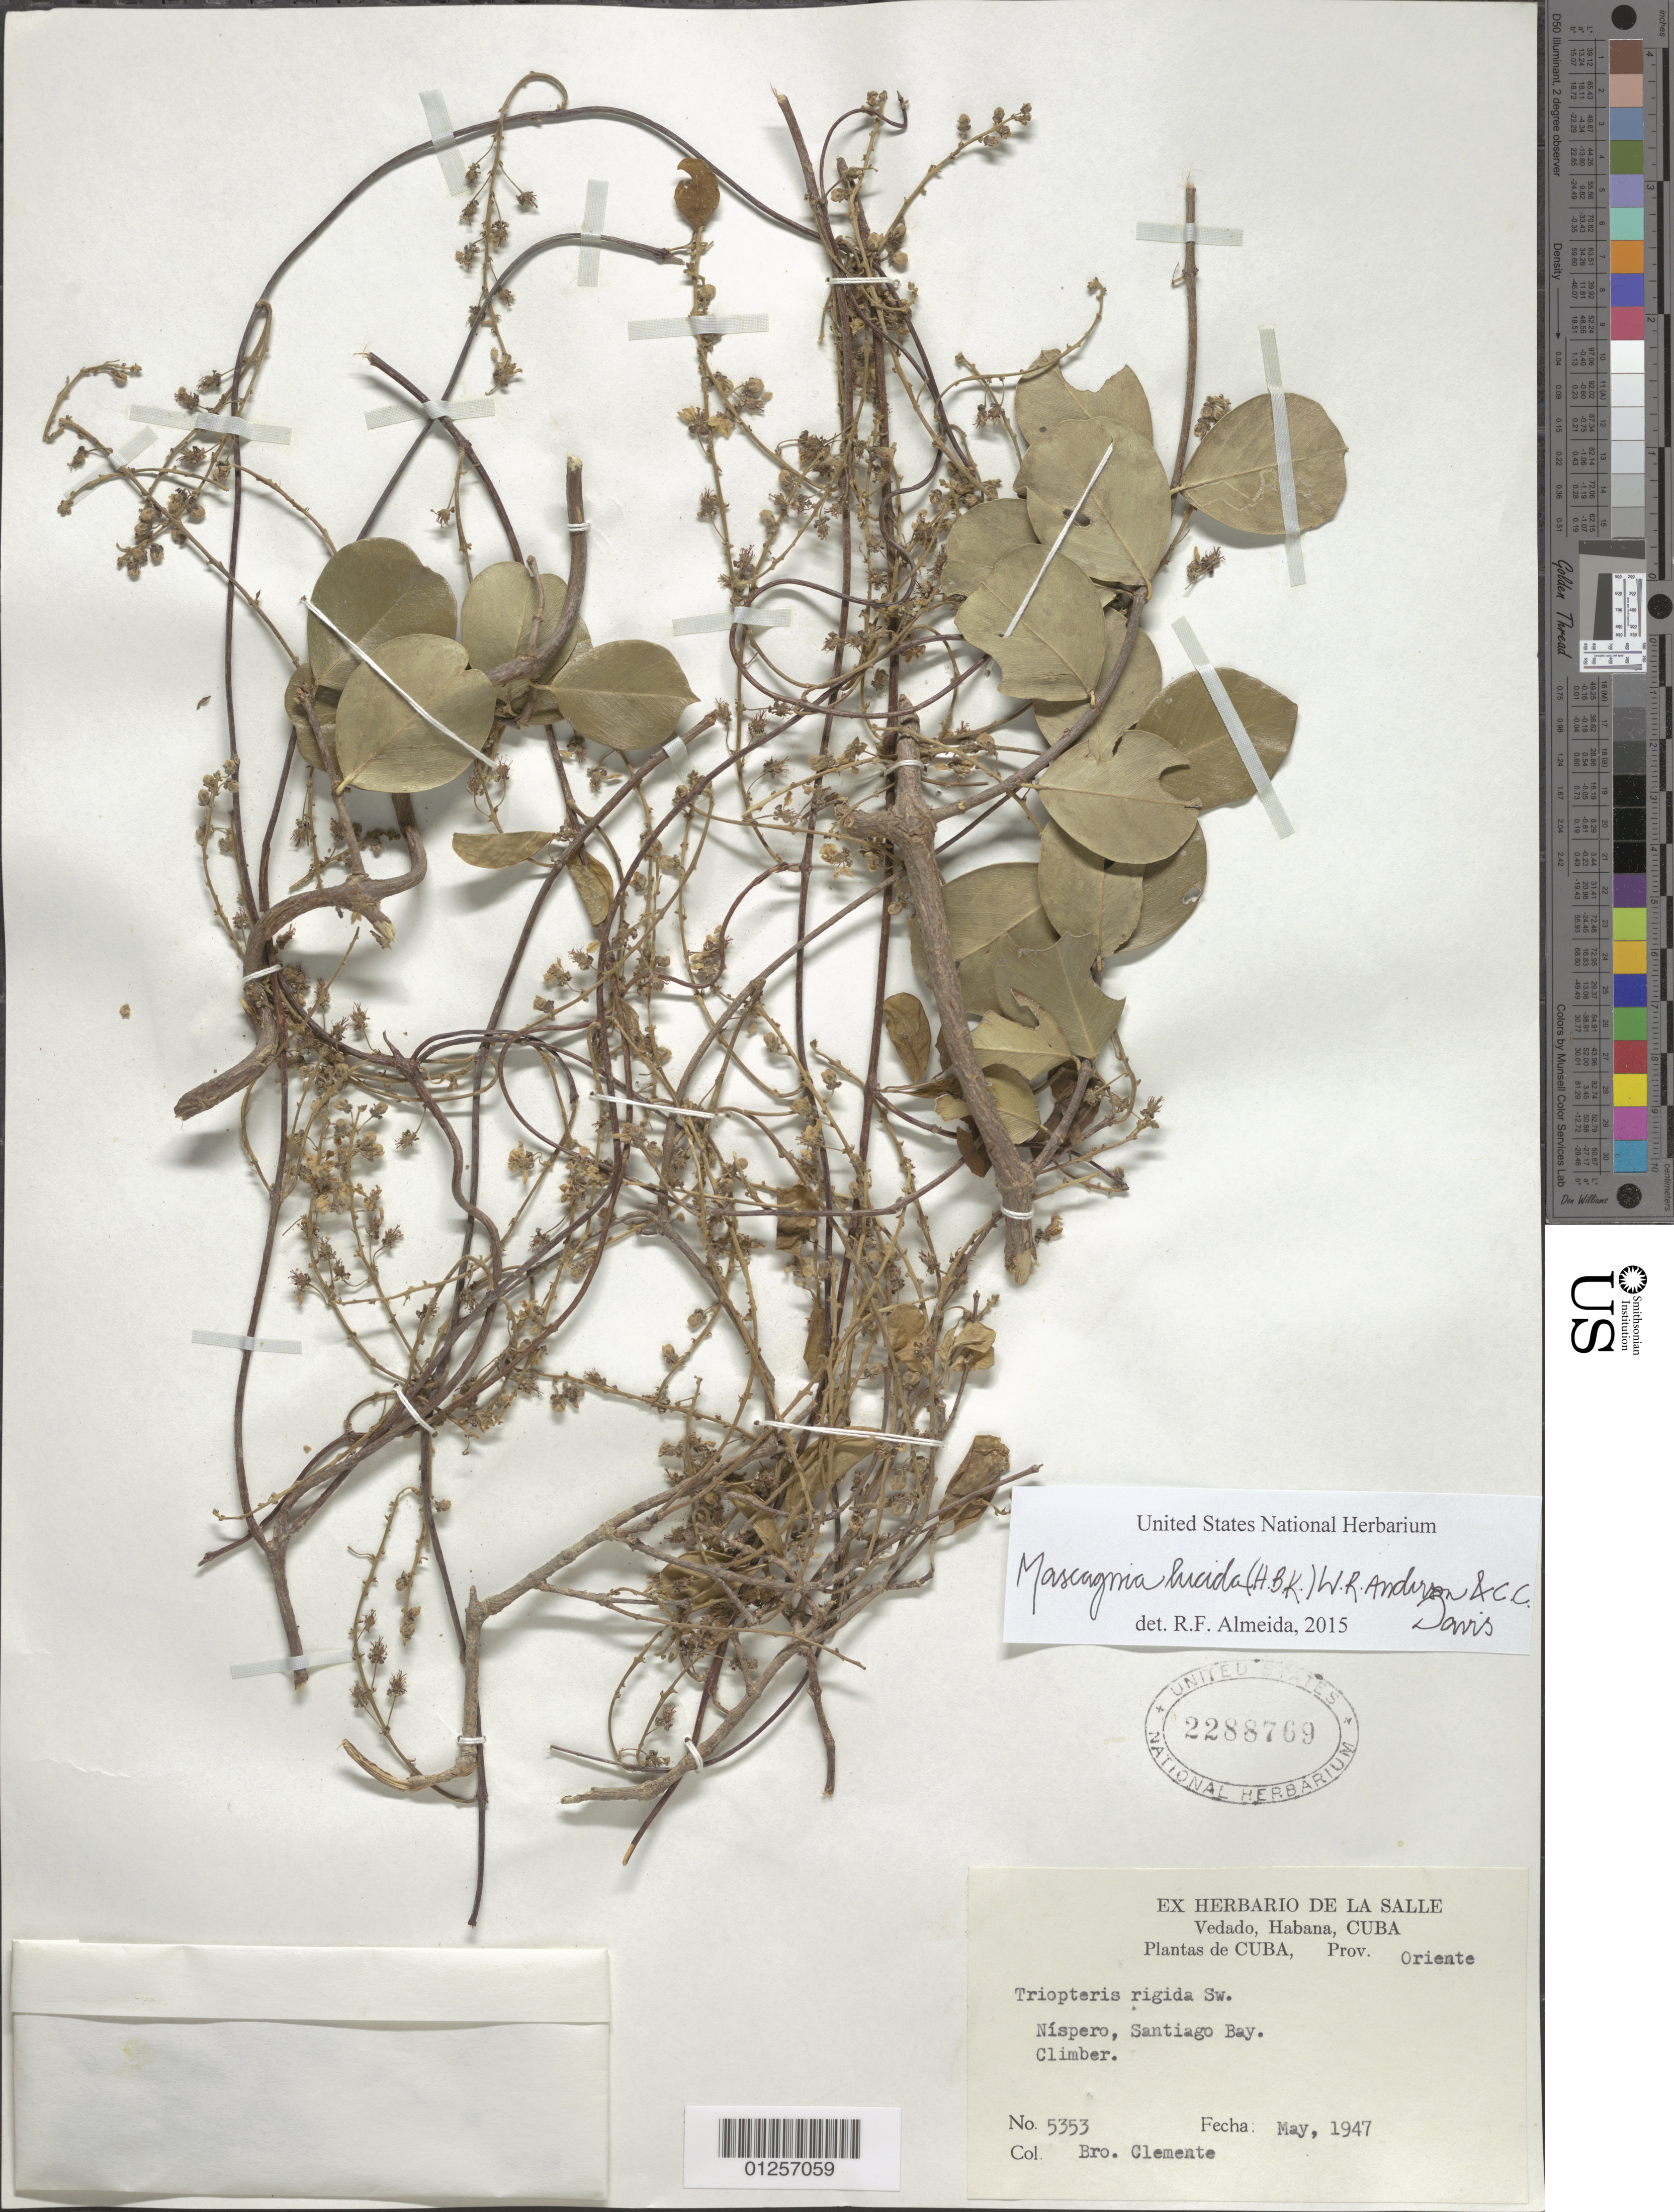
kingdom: Plantae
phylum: Tracheophyta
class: Magnoliopsida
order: Malpighiales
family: Malpighiaceae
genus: Mascagnia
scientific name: Mascagnia lucida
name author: (Kunth) W.R. Anderson & C. Davis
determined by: De Almeida, R. F., (HUEFS), Universidade Estadual de Feira de Santana (BRAZIL)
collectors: Bro. Clemente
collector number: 5353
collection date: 1947-05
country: Cuba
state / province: La Habana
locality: Oriente [Havana]. Níspero, Santiago Bay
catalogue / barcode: US 2288769